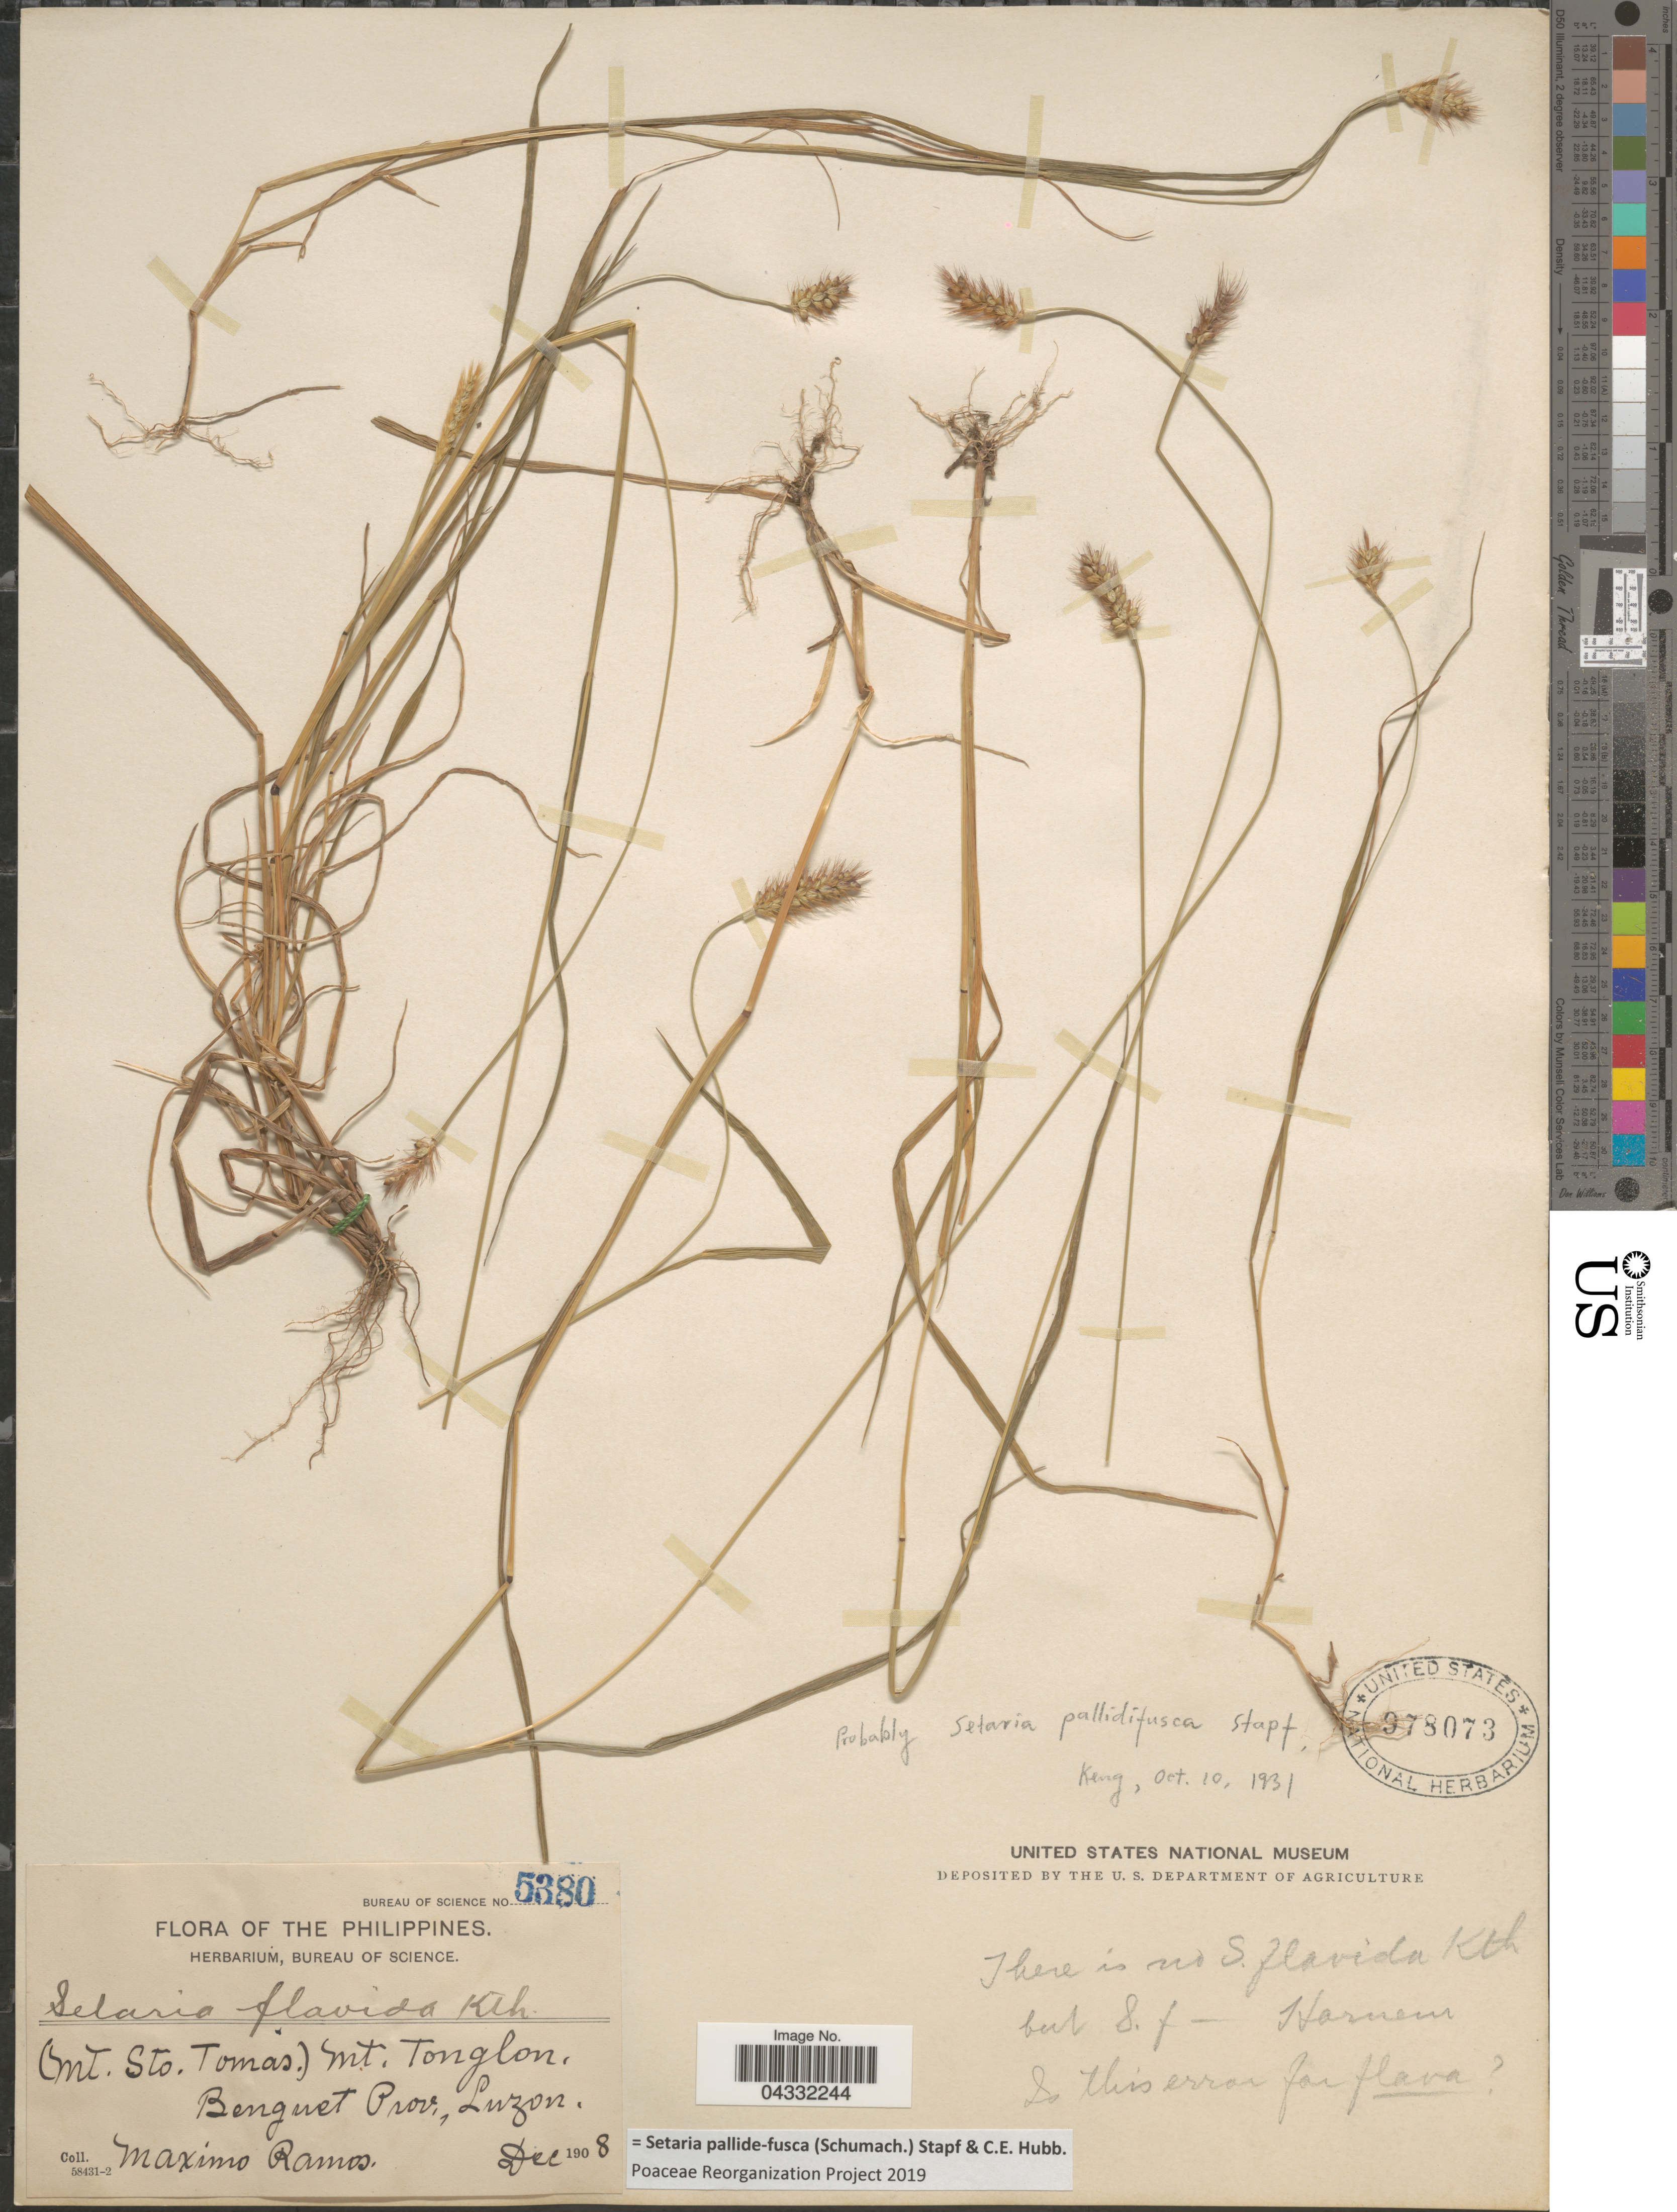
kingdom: Plantae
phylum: Tracheophyta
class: Liliopsida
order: Poales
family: Poaceae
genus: Setaria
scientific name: Setaria pallide-fusca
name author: (Schumach.) Stapf & C.E. Hubb.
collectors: M. Ramos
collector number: Bureau of Science 5380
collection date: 1908-12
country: Philippines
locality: (Mt. Sto. Tomas), Mt. Tonglon, Benguet Prov., Luzon.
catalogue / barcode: US 978073